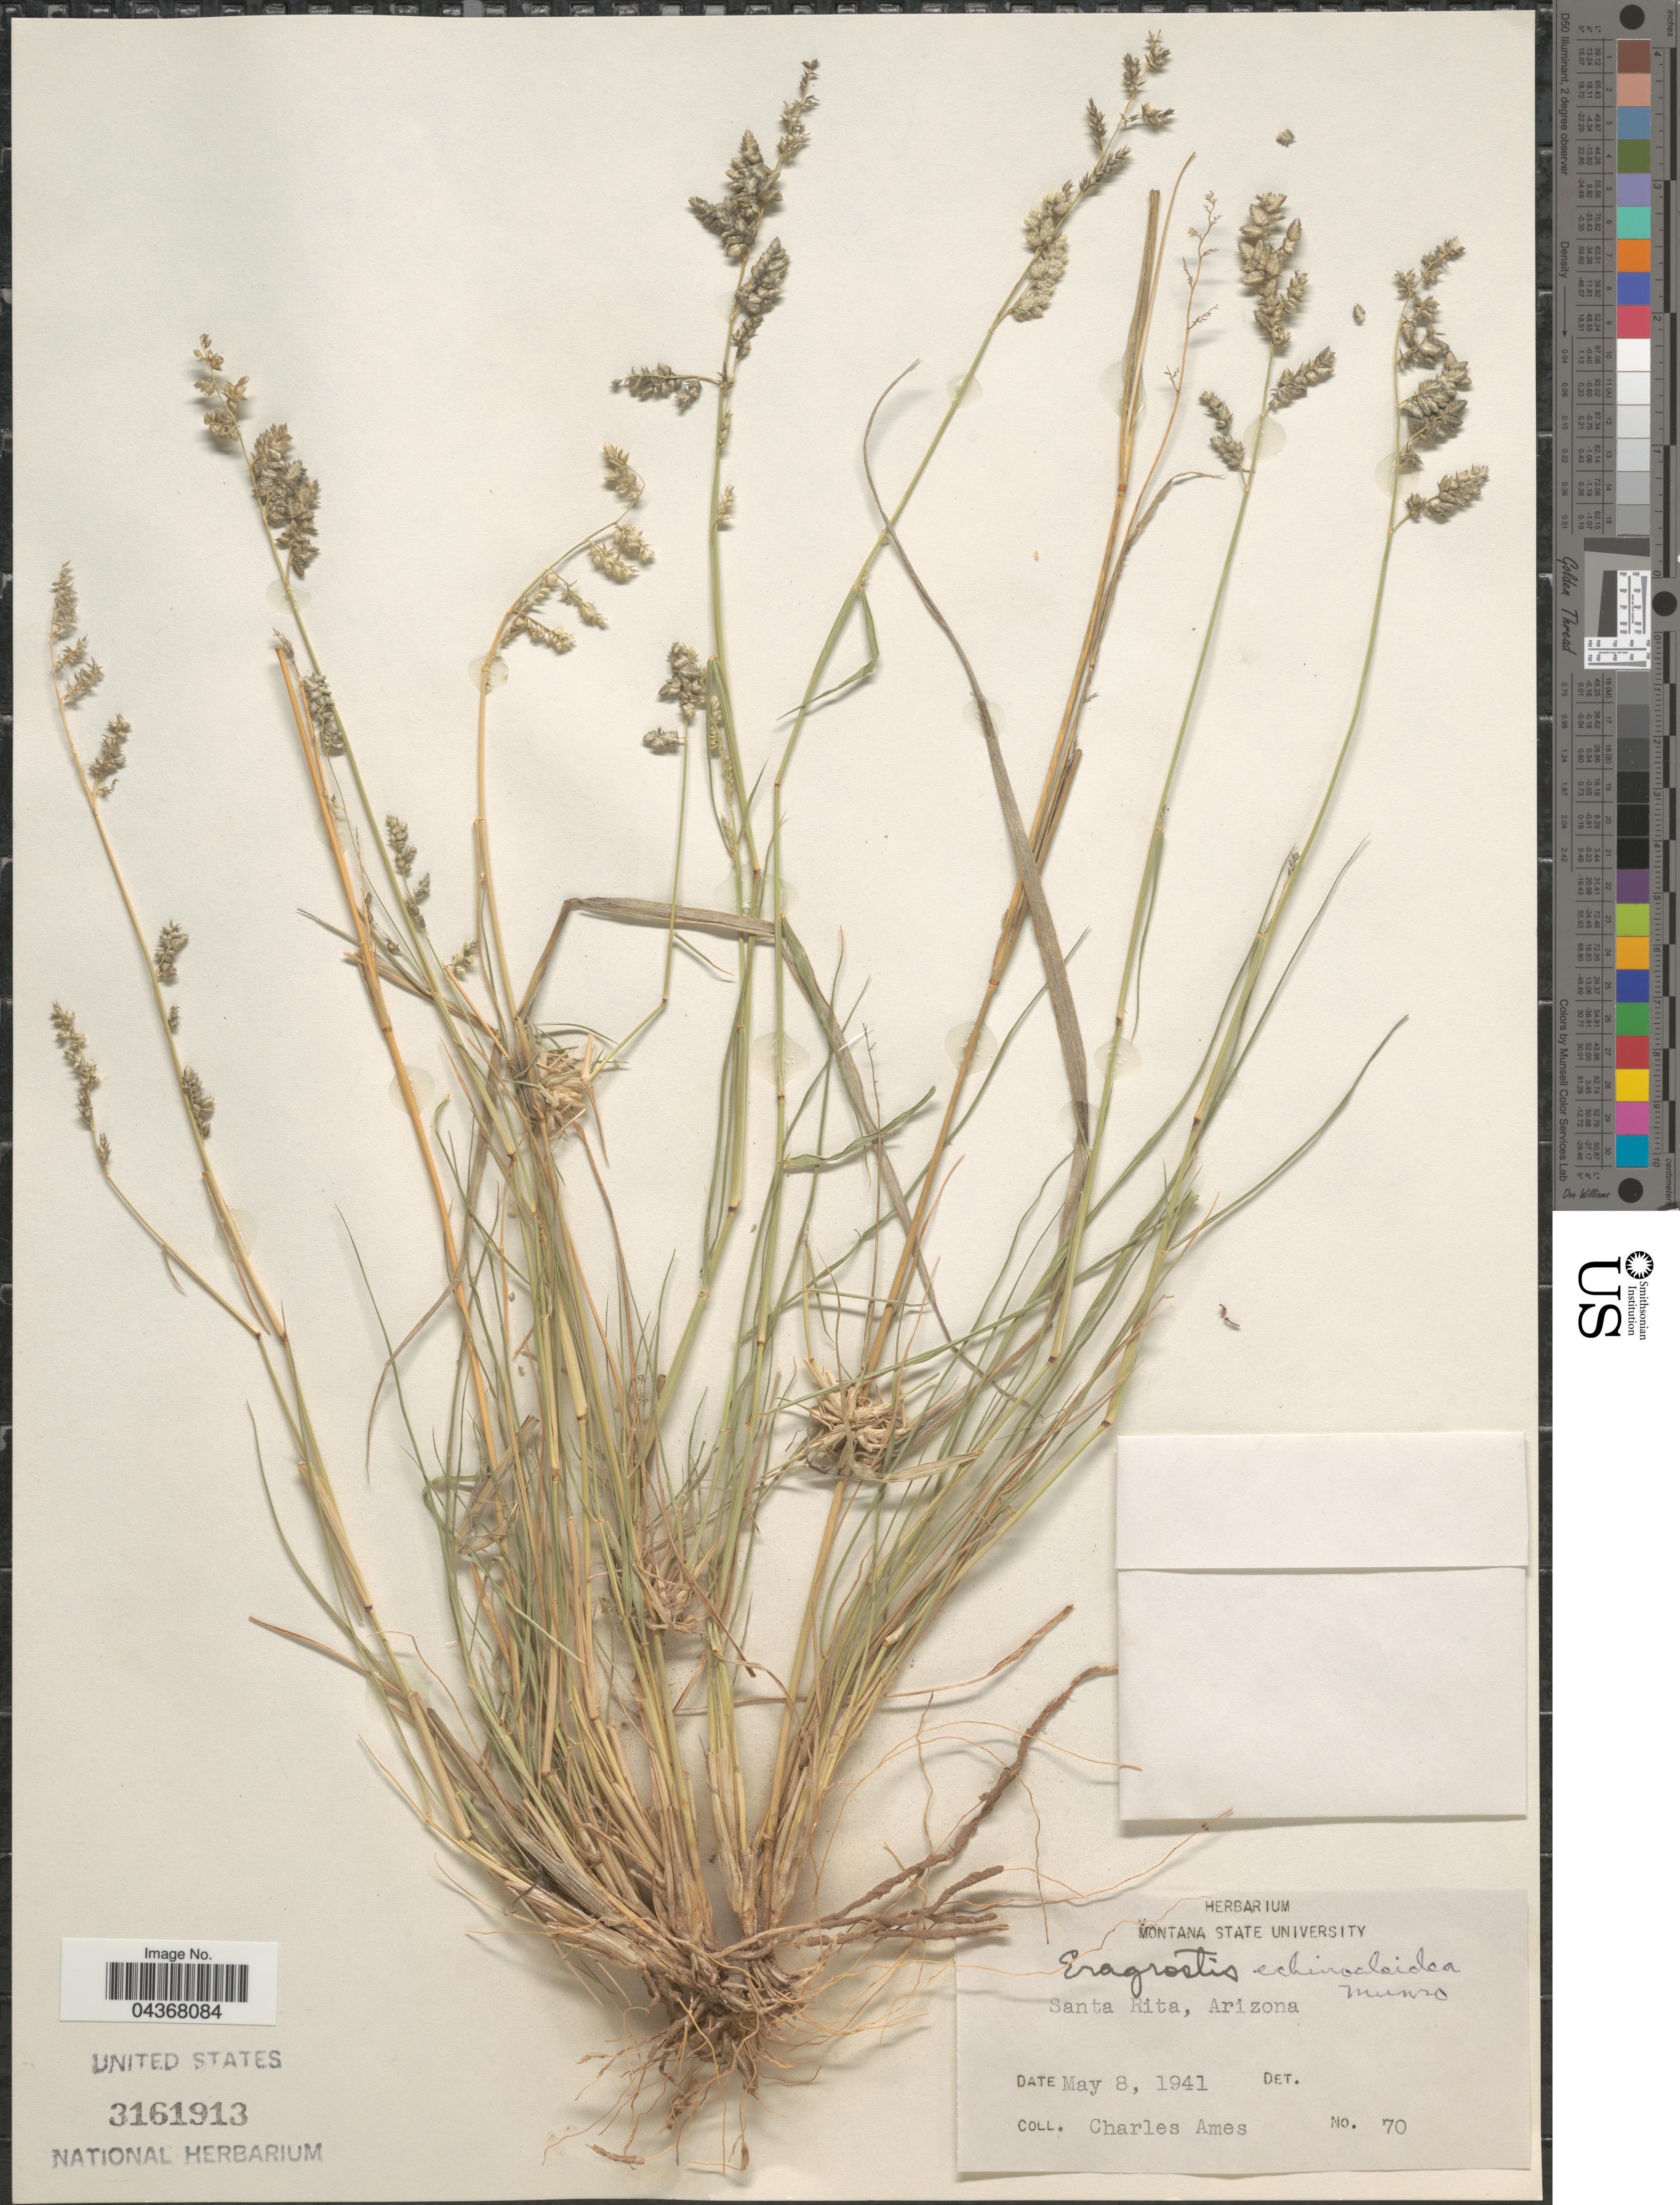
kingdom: Plantae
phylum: Tracheophyta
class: Liliopsida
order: Poales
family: Poaceae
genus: Eragrostis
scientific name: Eragrostis echinochloidea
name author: Stapf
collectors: C. R. Ames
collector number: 70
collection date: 1941-05-08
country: United States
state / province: Arizona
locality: Santa Rita.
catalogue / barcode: US 3161913